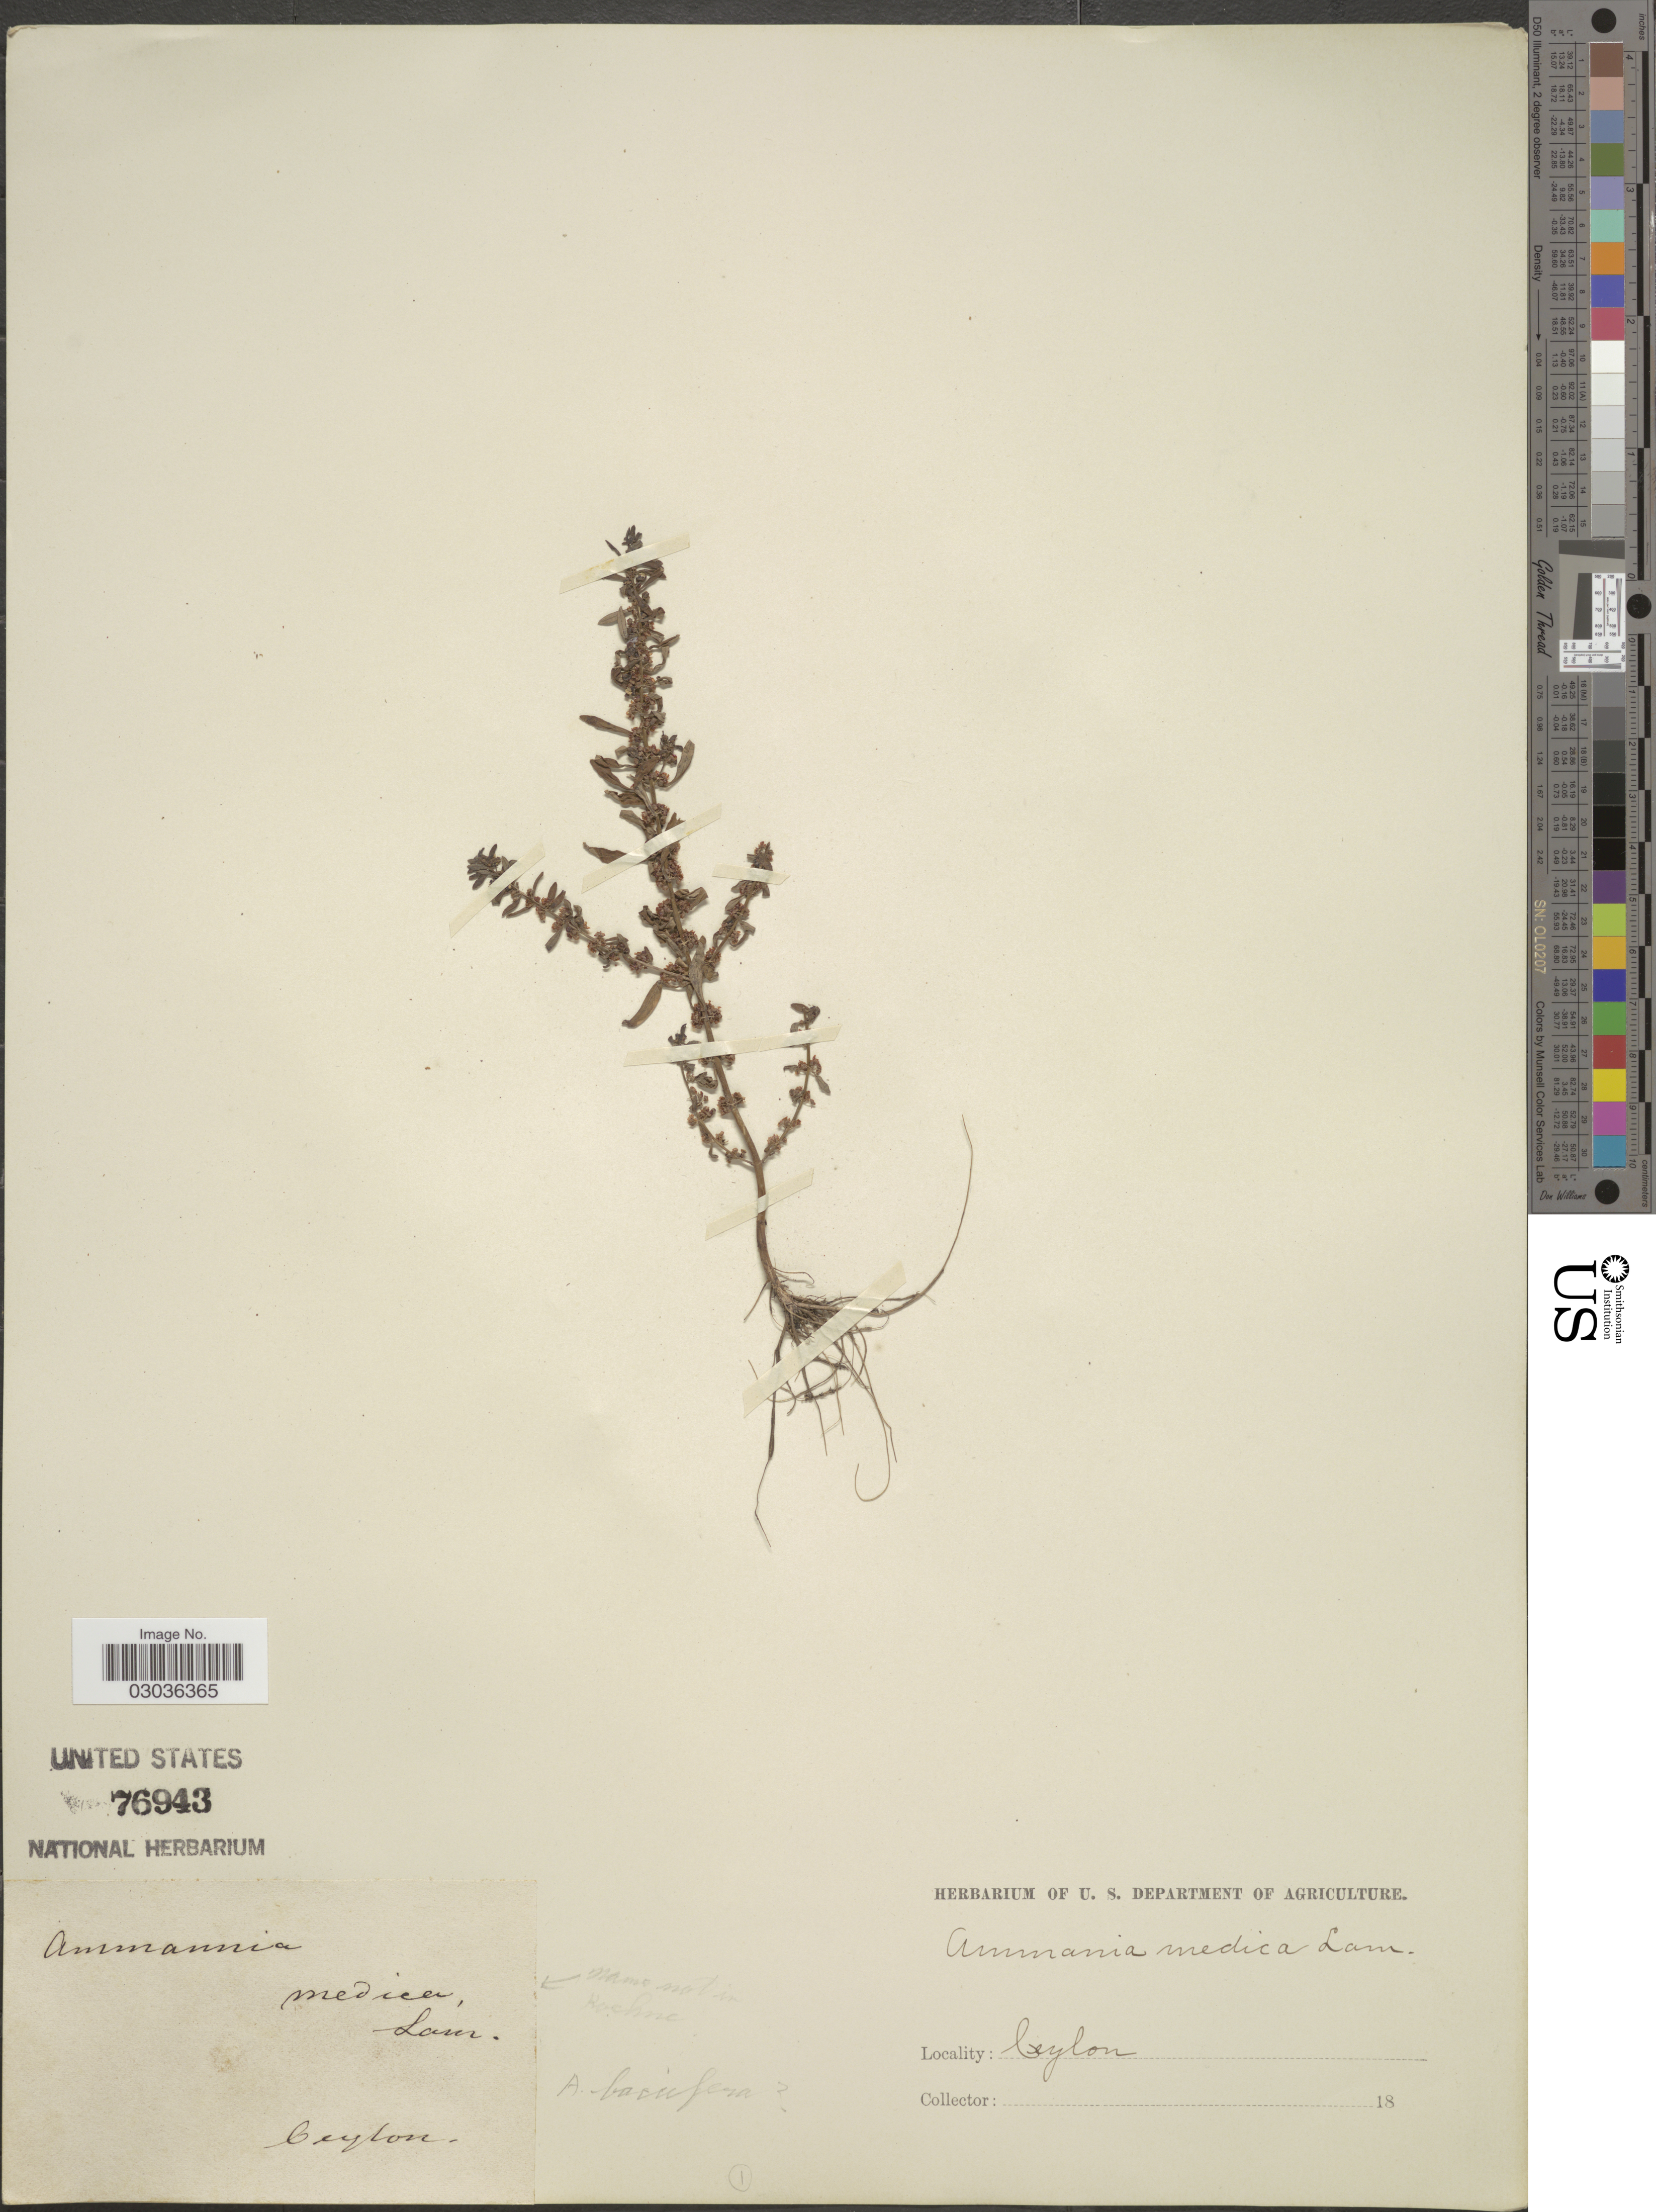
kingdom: Plantae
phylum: Tracheophyta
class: Magnoliopsida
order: Myrtales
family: Lythraceae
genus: Ammannia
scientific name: Ammannia baccifera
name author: L.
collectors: ex herb. U. S. Department of Agriculture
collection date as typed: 18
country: Sri Lanka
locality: Ceylon.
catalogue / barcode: US 76943